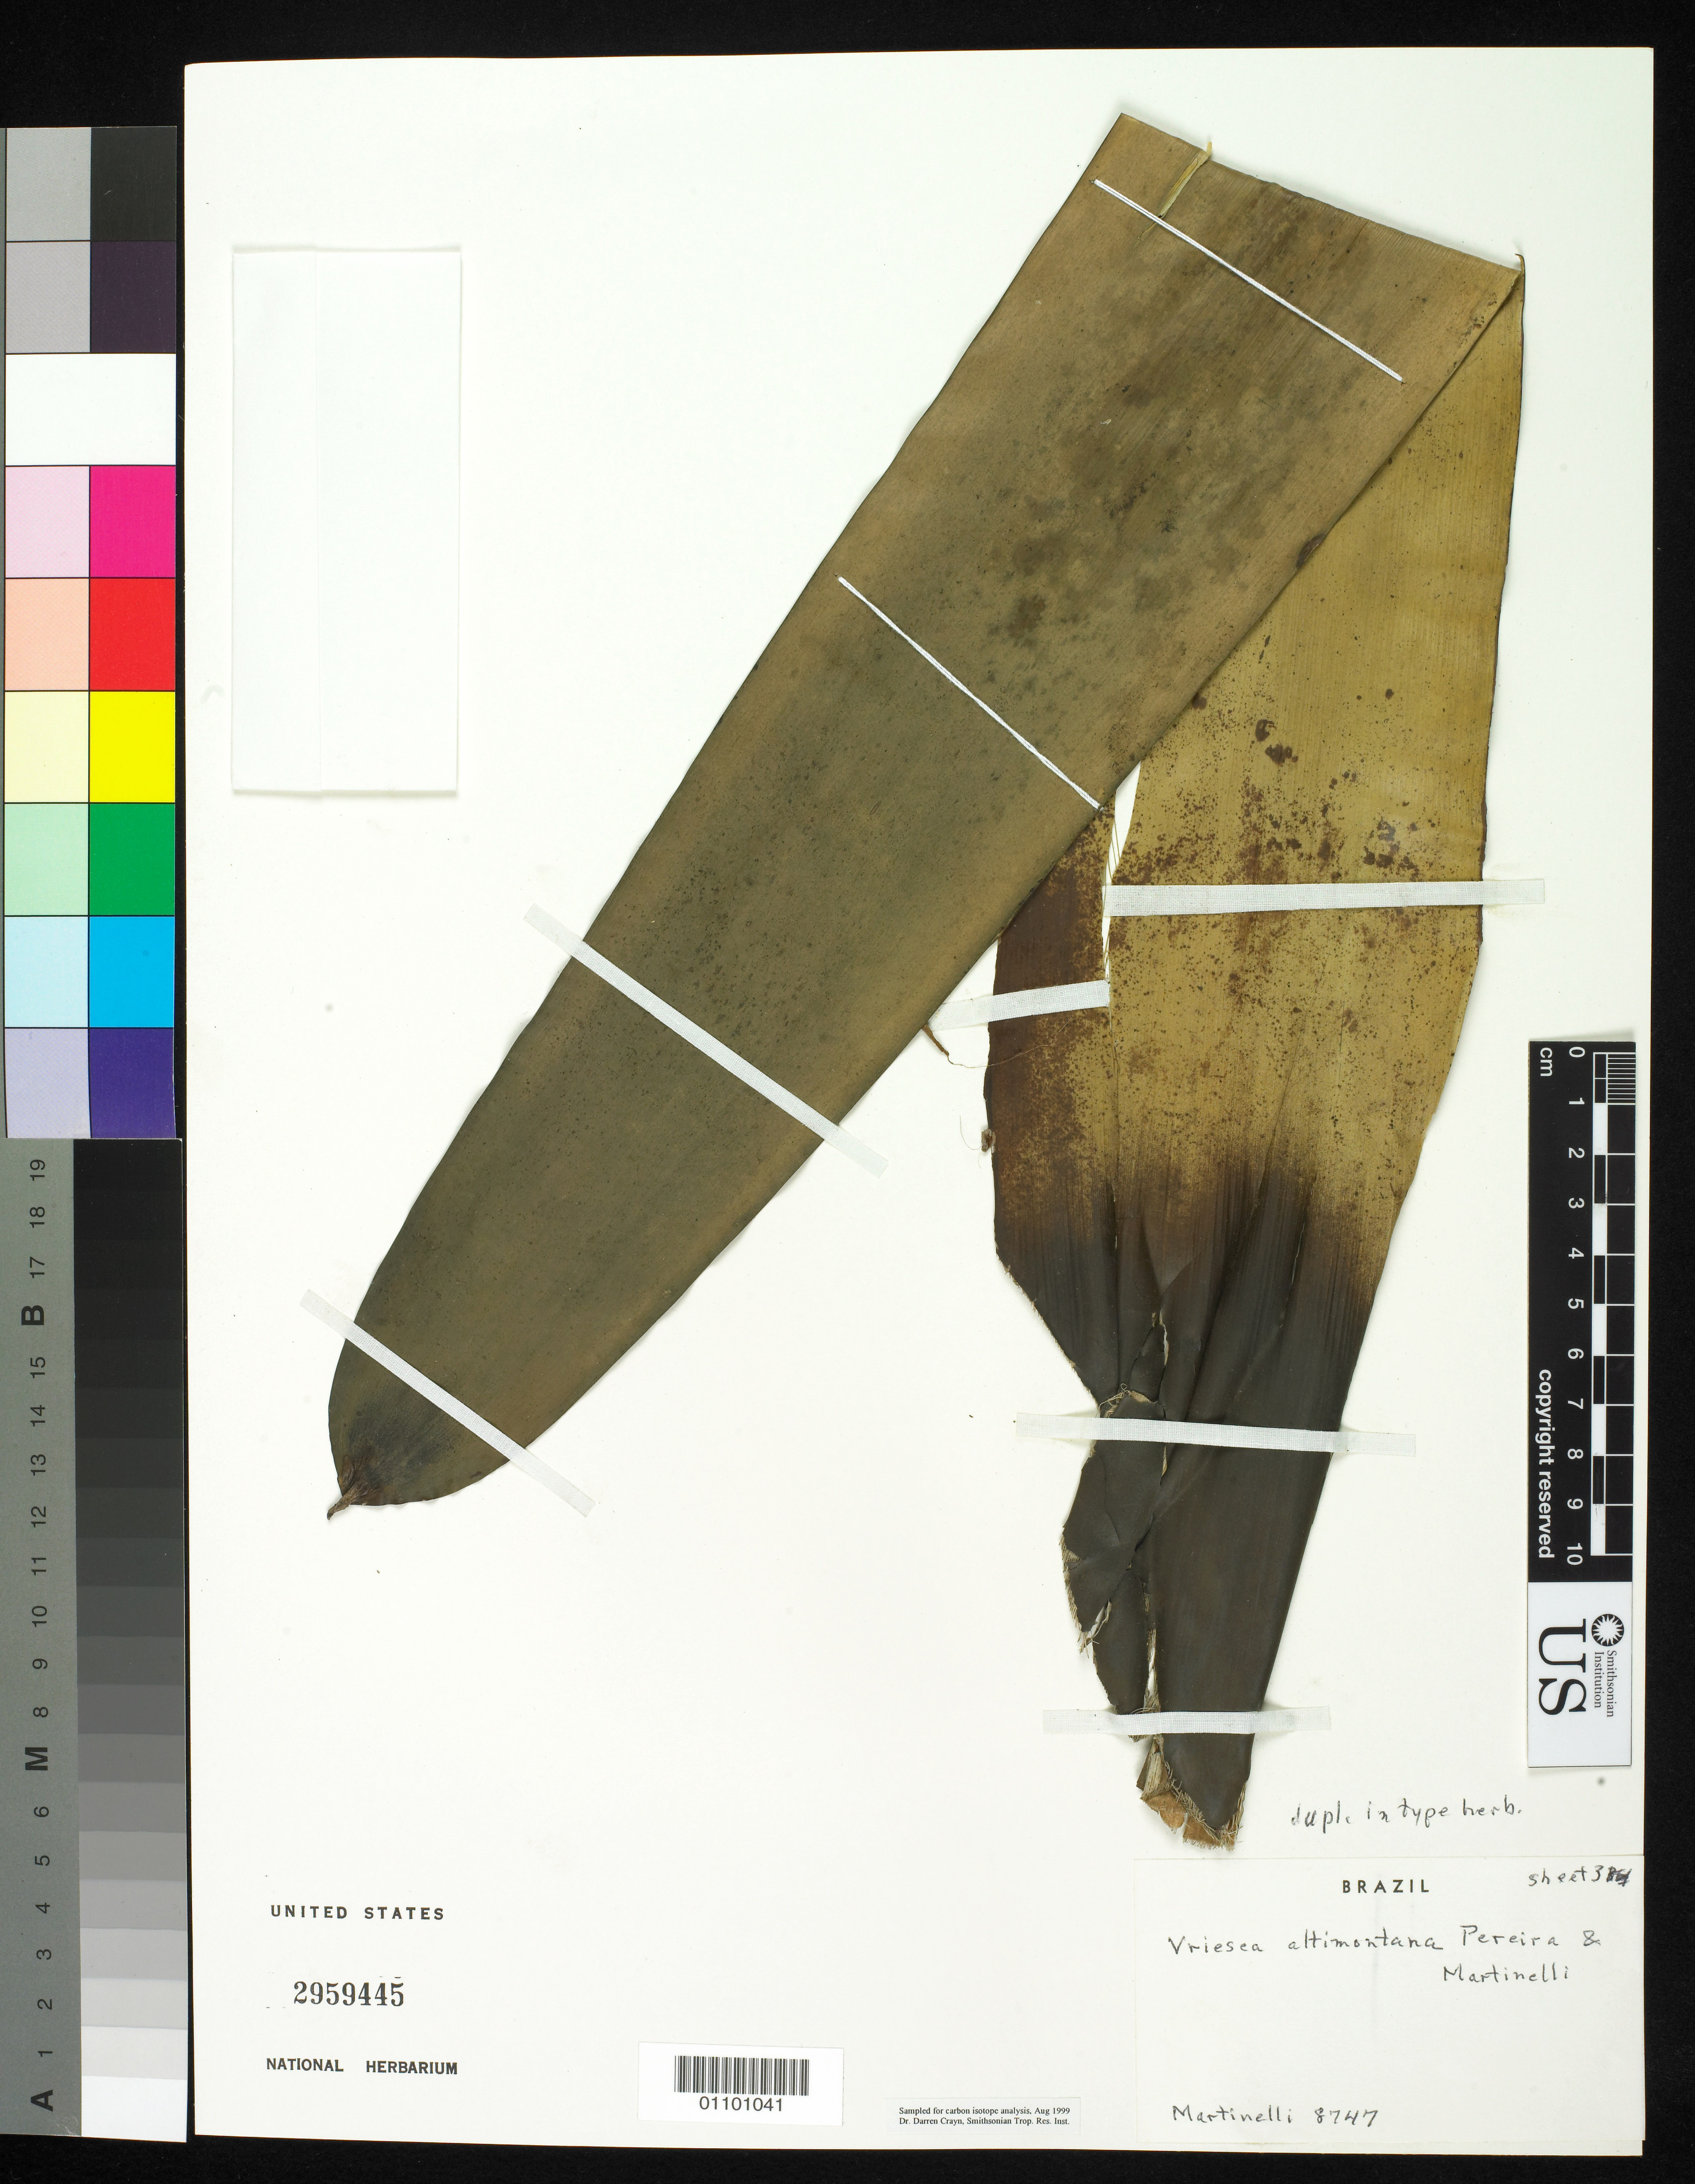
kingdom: Plantae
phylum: Tracheophyta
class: Liliopsida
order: Poales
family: Bromeliaceae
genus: Vriesea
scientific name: Vriesea altimontana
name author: E. Pereira & Martinelli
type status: Isotype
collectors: G. Martinelli & C. Farney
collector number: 8747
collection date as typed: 16 Sep 1982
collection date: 1982-09-16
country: Brazil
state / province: Rio de Janeiro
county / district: Macae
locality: Picodo frade de Macae.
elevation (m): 1100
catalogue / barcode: US 2959445